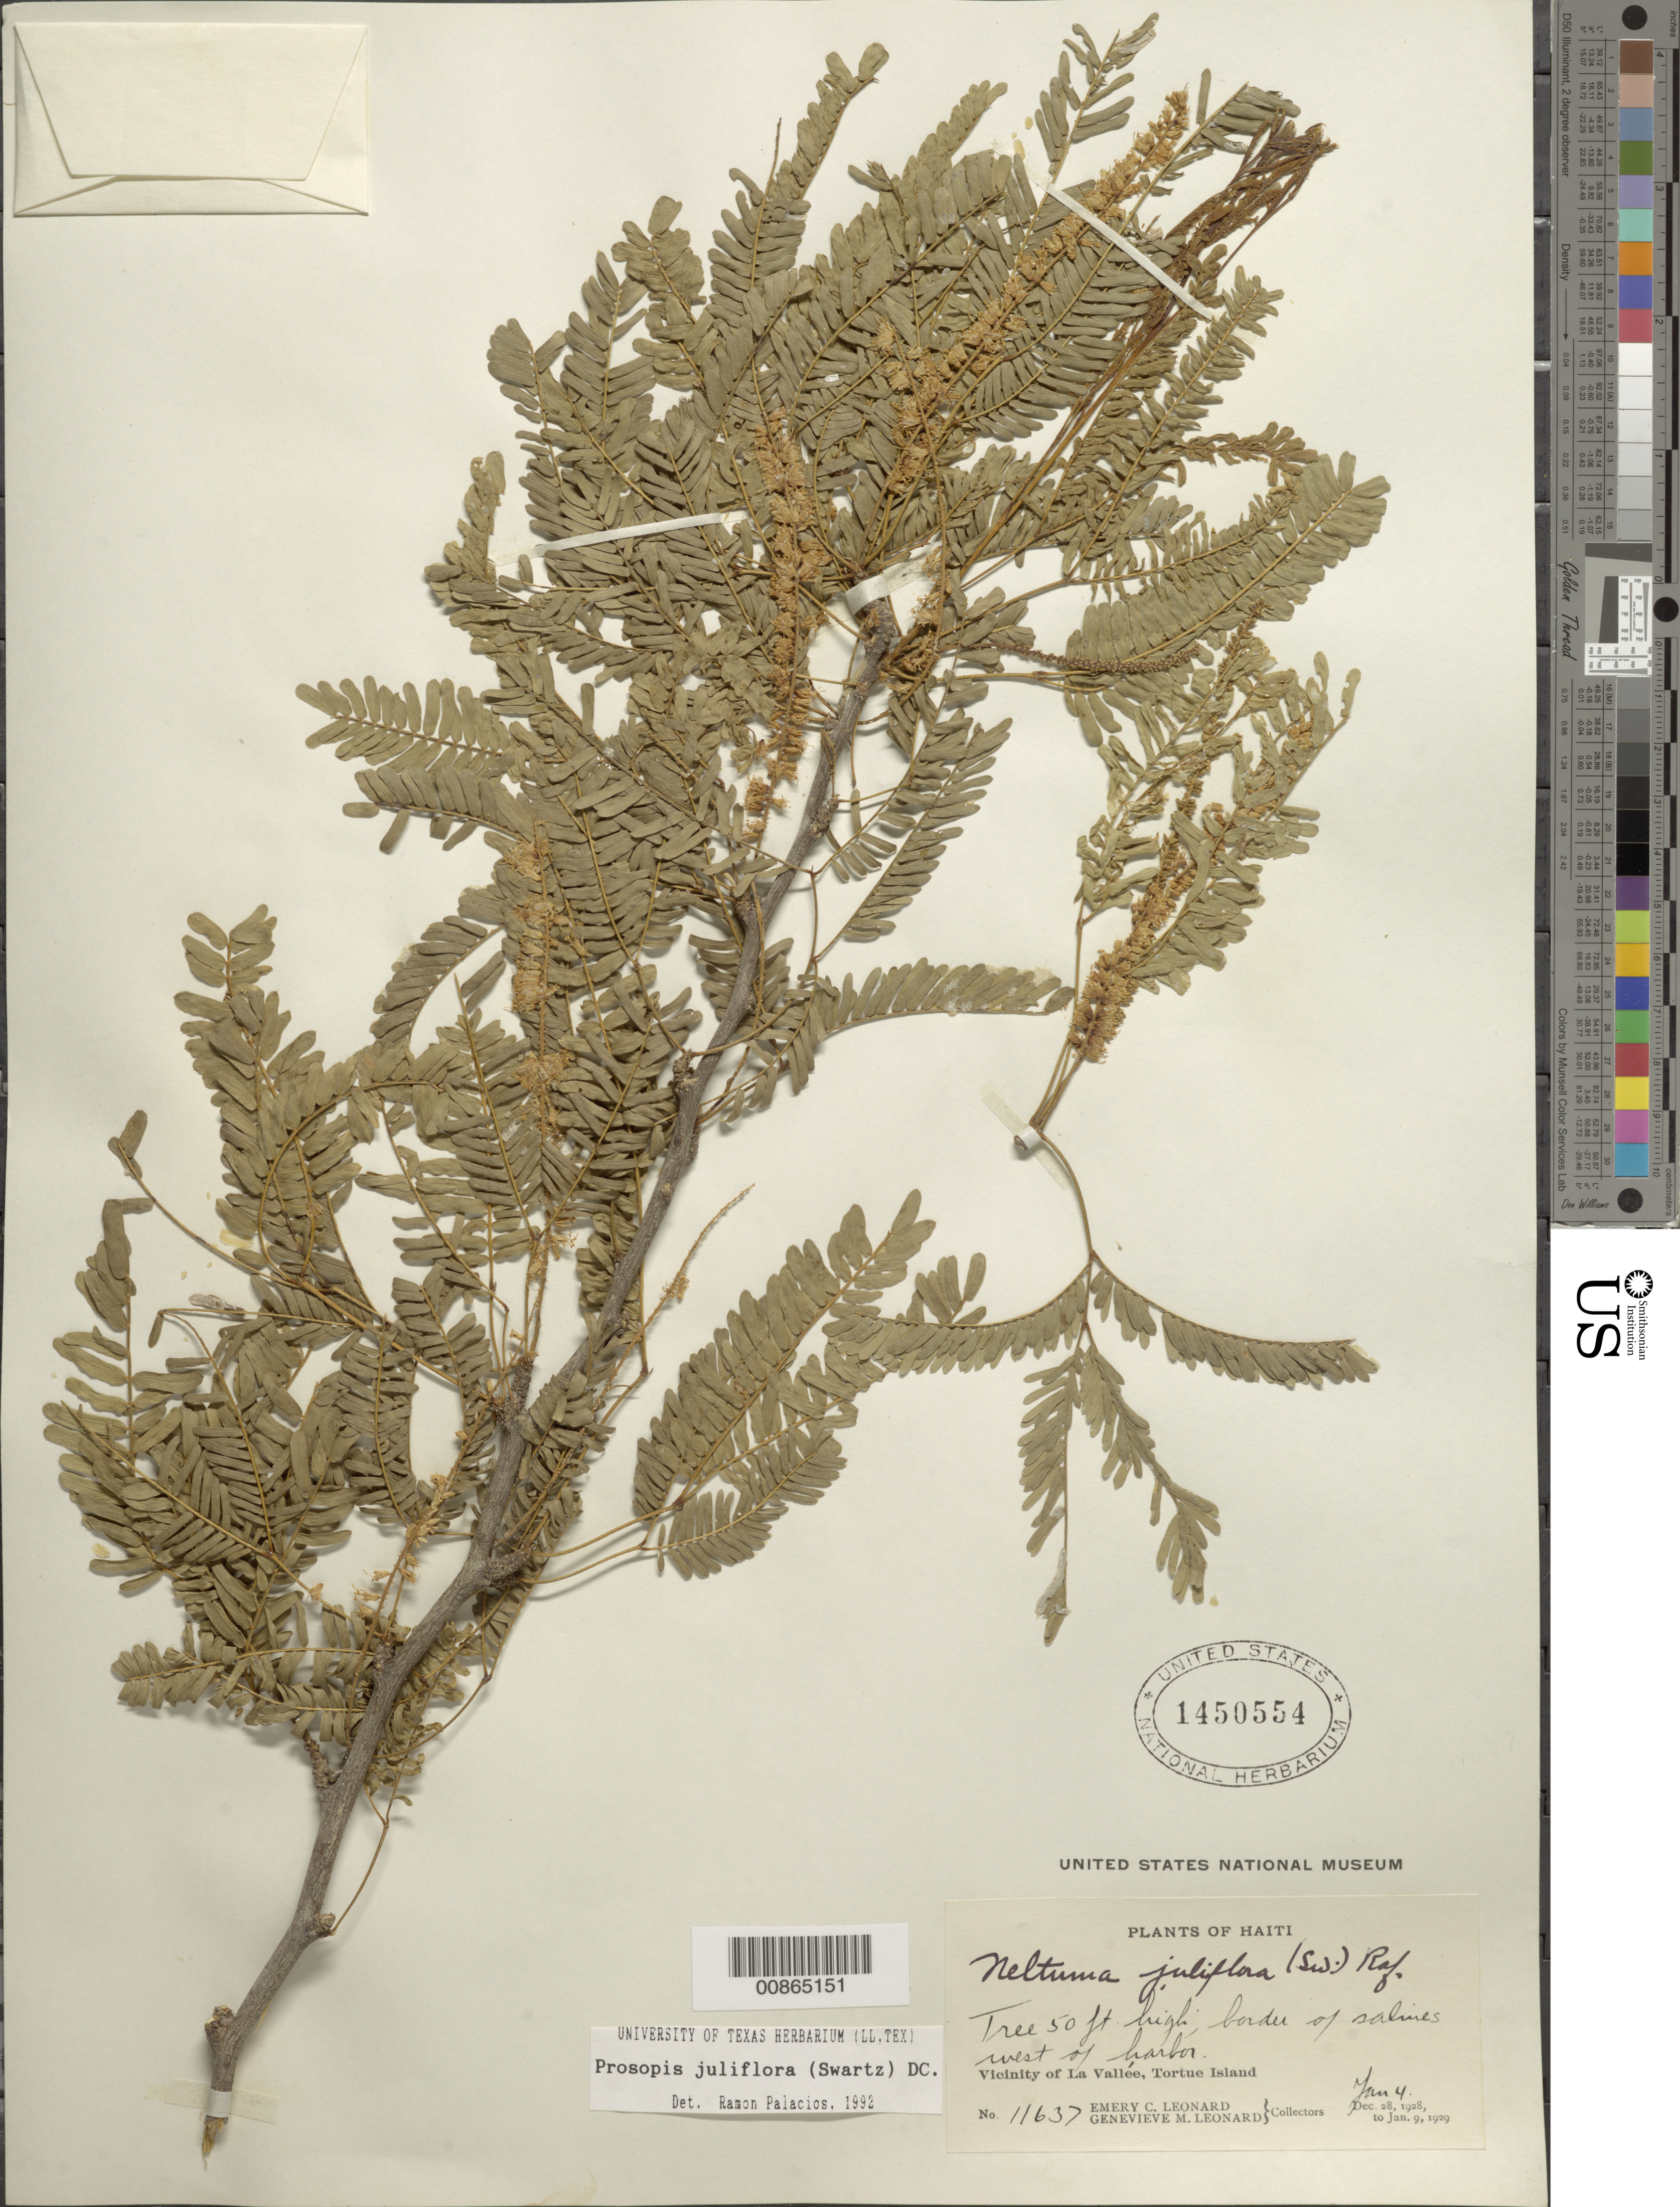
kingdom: Plantae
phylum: Tracheophyta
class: Magnoliopsida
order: Fabales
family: Fabaceae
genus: Neltuma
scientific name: Neltuma juliflora var. juliflora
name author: (Sw.) Raf.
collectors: E. C. Leonard & G. M. Leonard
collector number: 11637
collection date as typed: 04 Jan 1929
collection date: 1929-01-04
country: Haiti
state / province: Nord-Óuest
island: Île de la Tortue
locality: Vicinity of La Vallée, Tortue Island. Border of salines west of harbor.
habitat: Border of salines.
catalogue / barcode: US 1450554